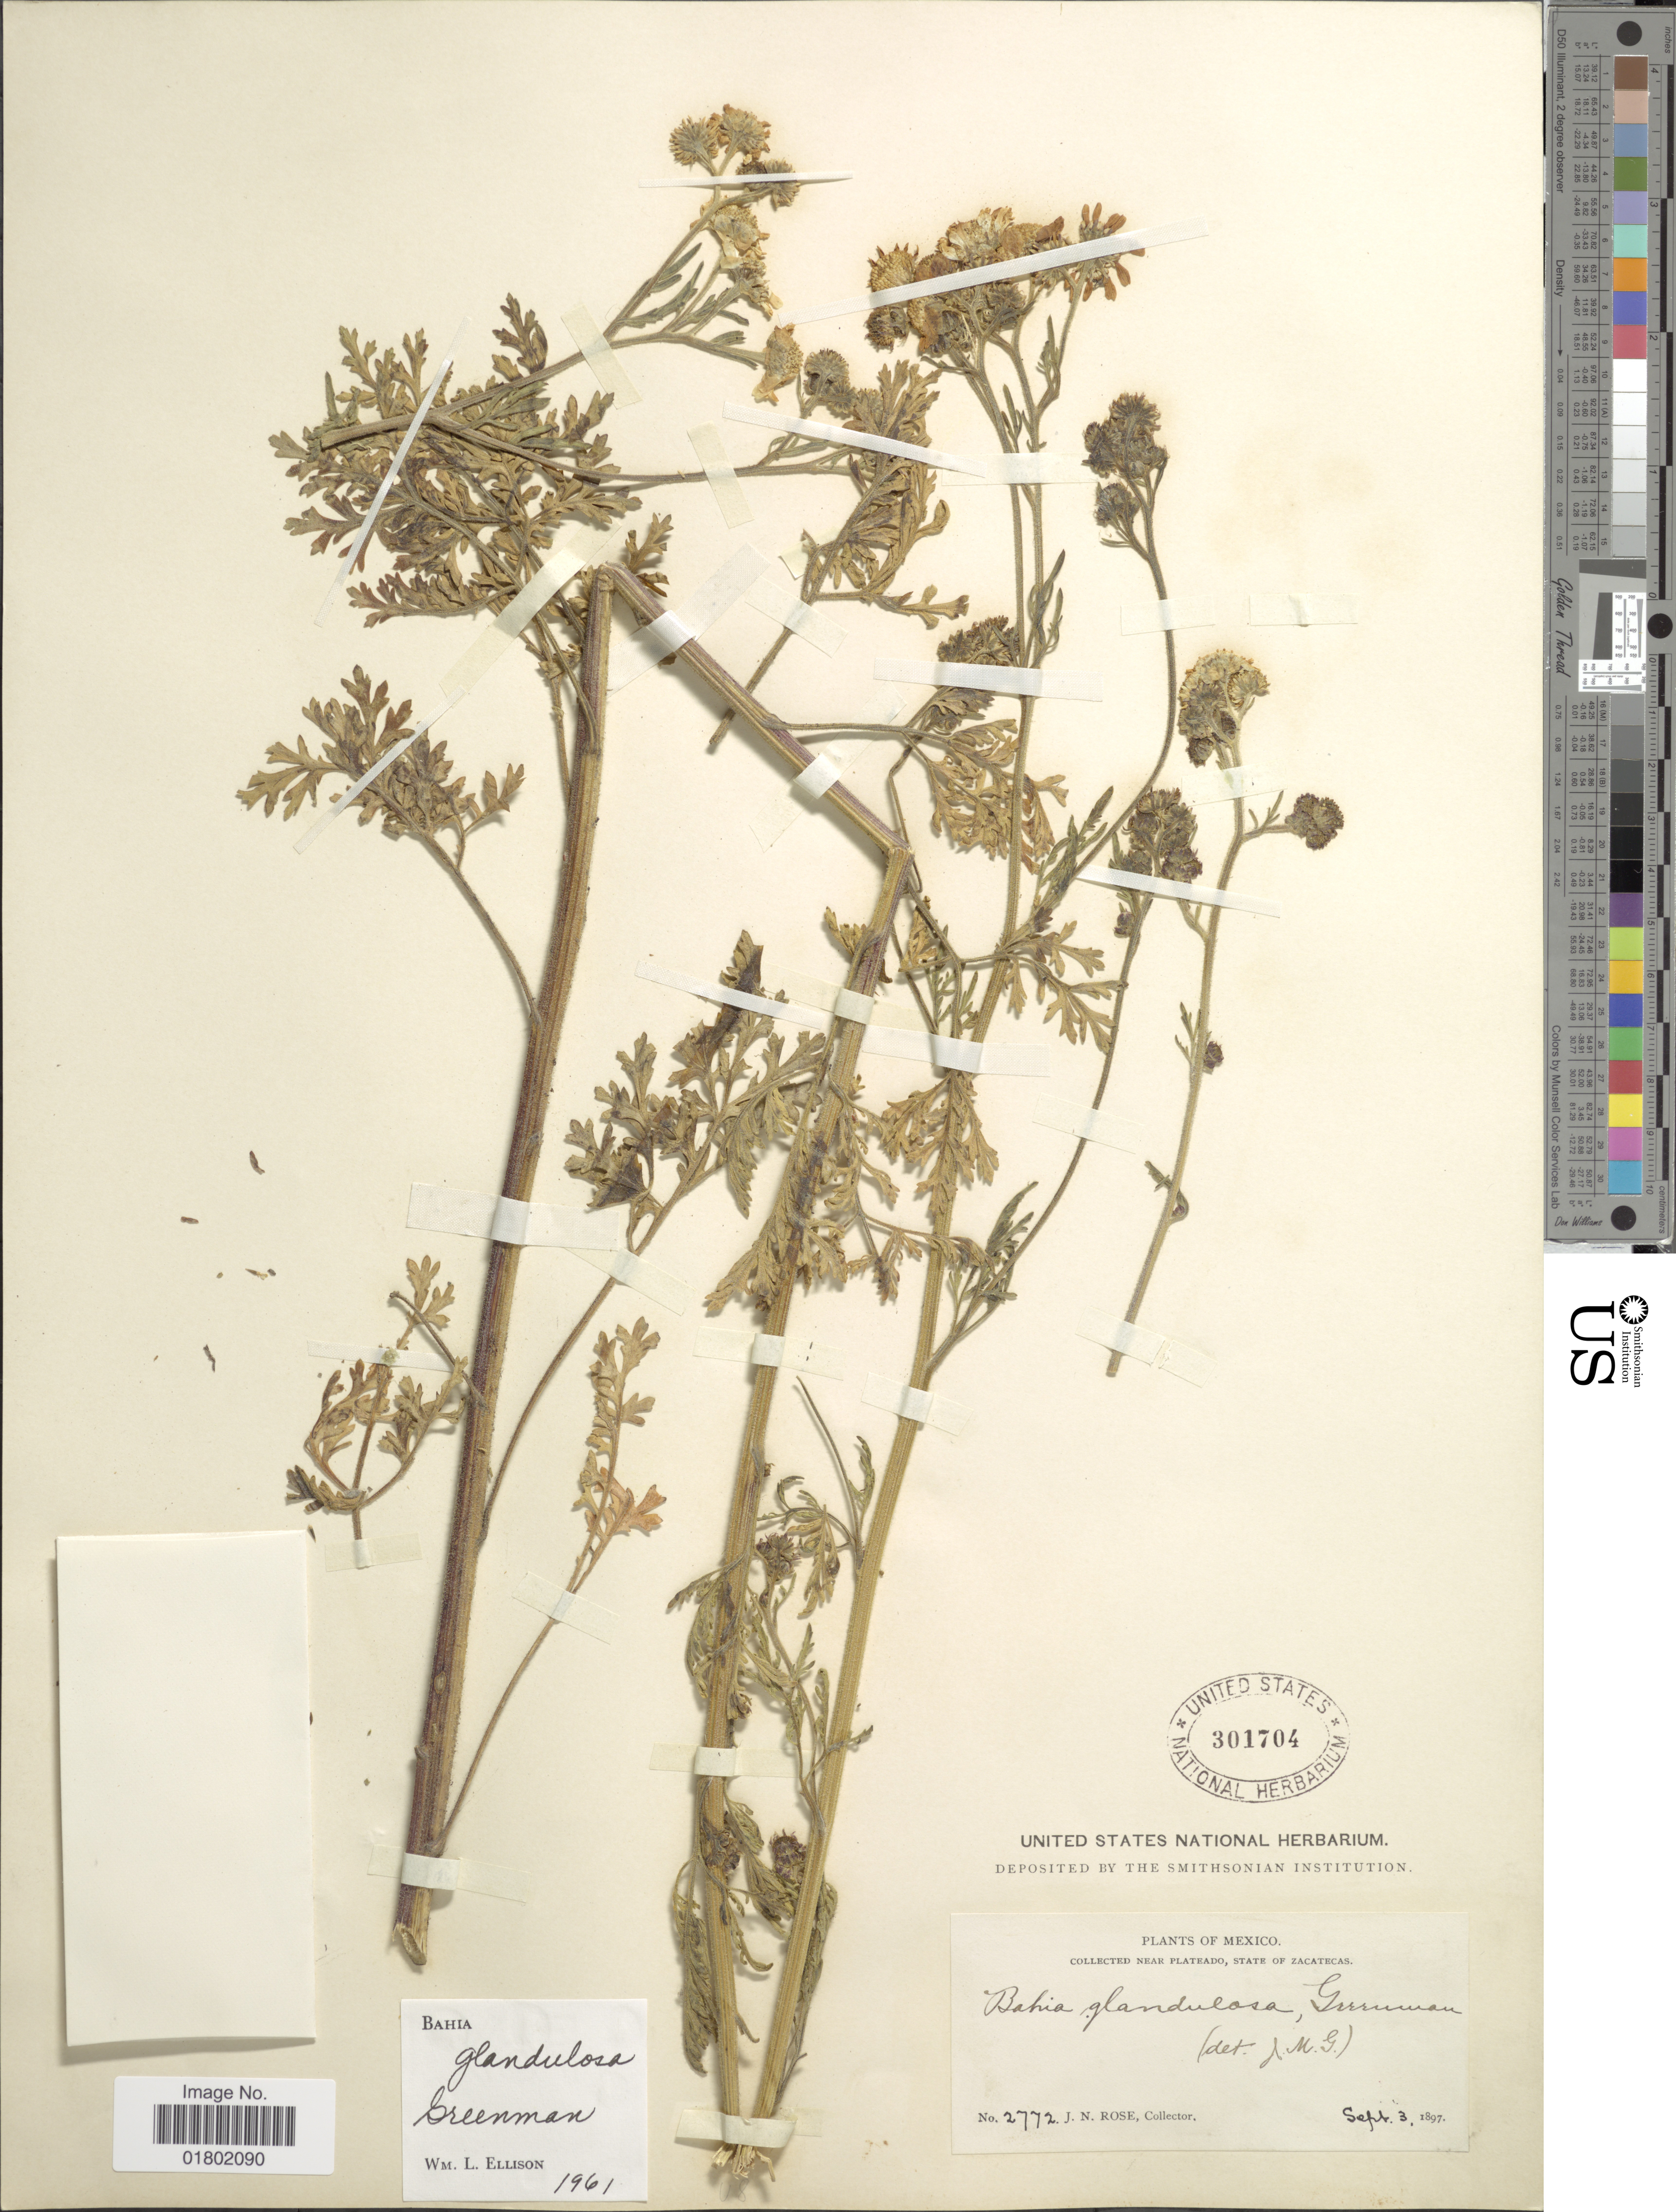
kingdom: Plantae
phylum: Tracheophyta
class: Magnoliopsida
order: Asterales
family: Asteraceae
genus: Bahia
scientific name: Bahia glandulosa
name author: Greenm.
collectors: J. N. Rose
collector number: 2772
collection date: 1897-09-03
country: Mexico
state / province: Zacatecas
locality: Near Plateado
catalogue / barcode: US 301704